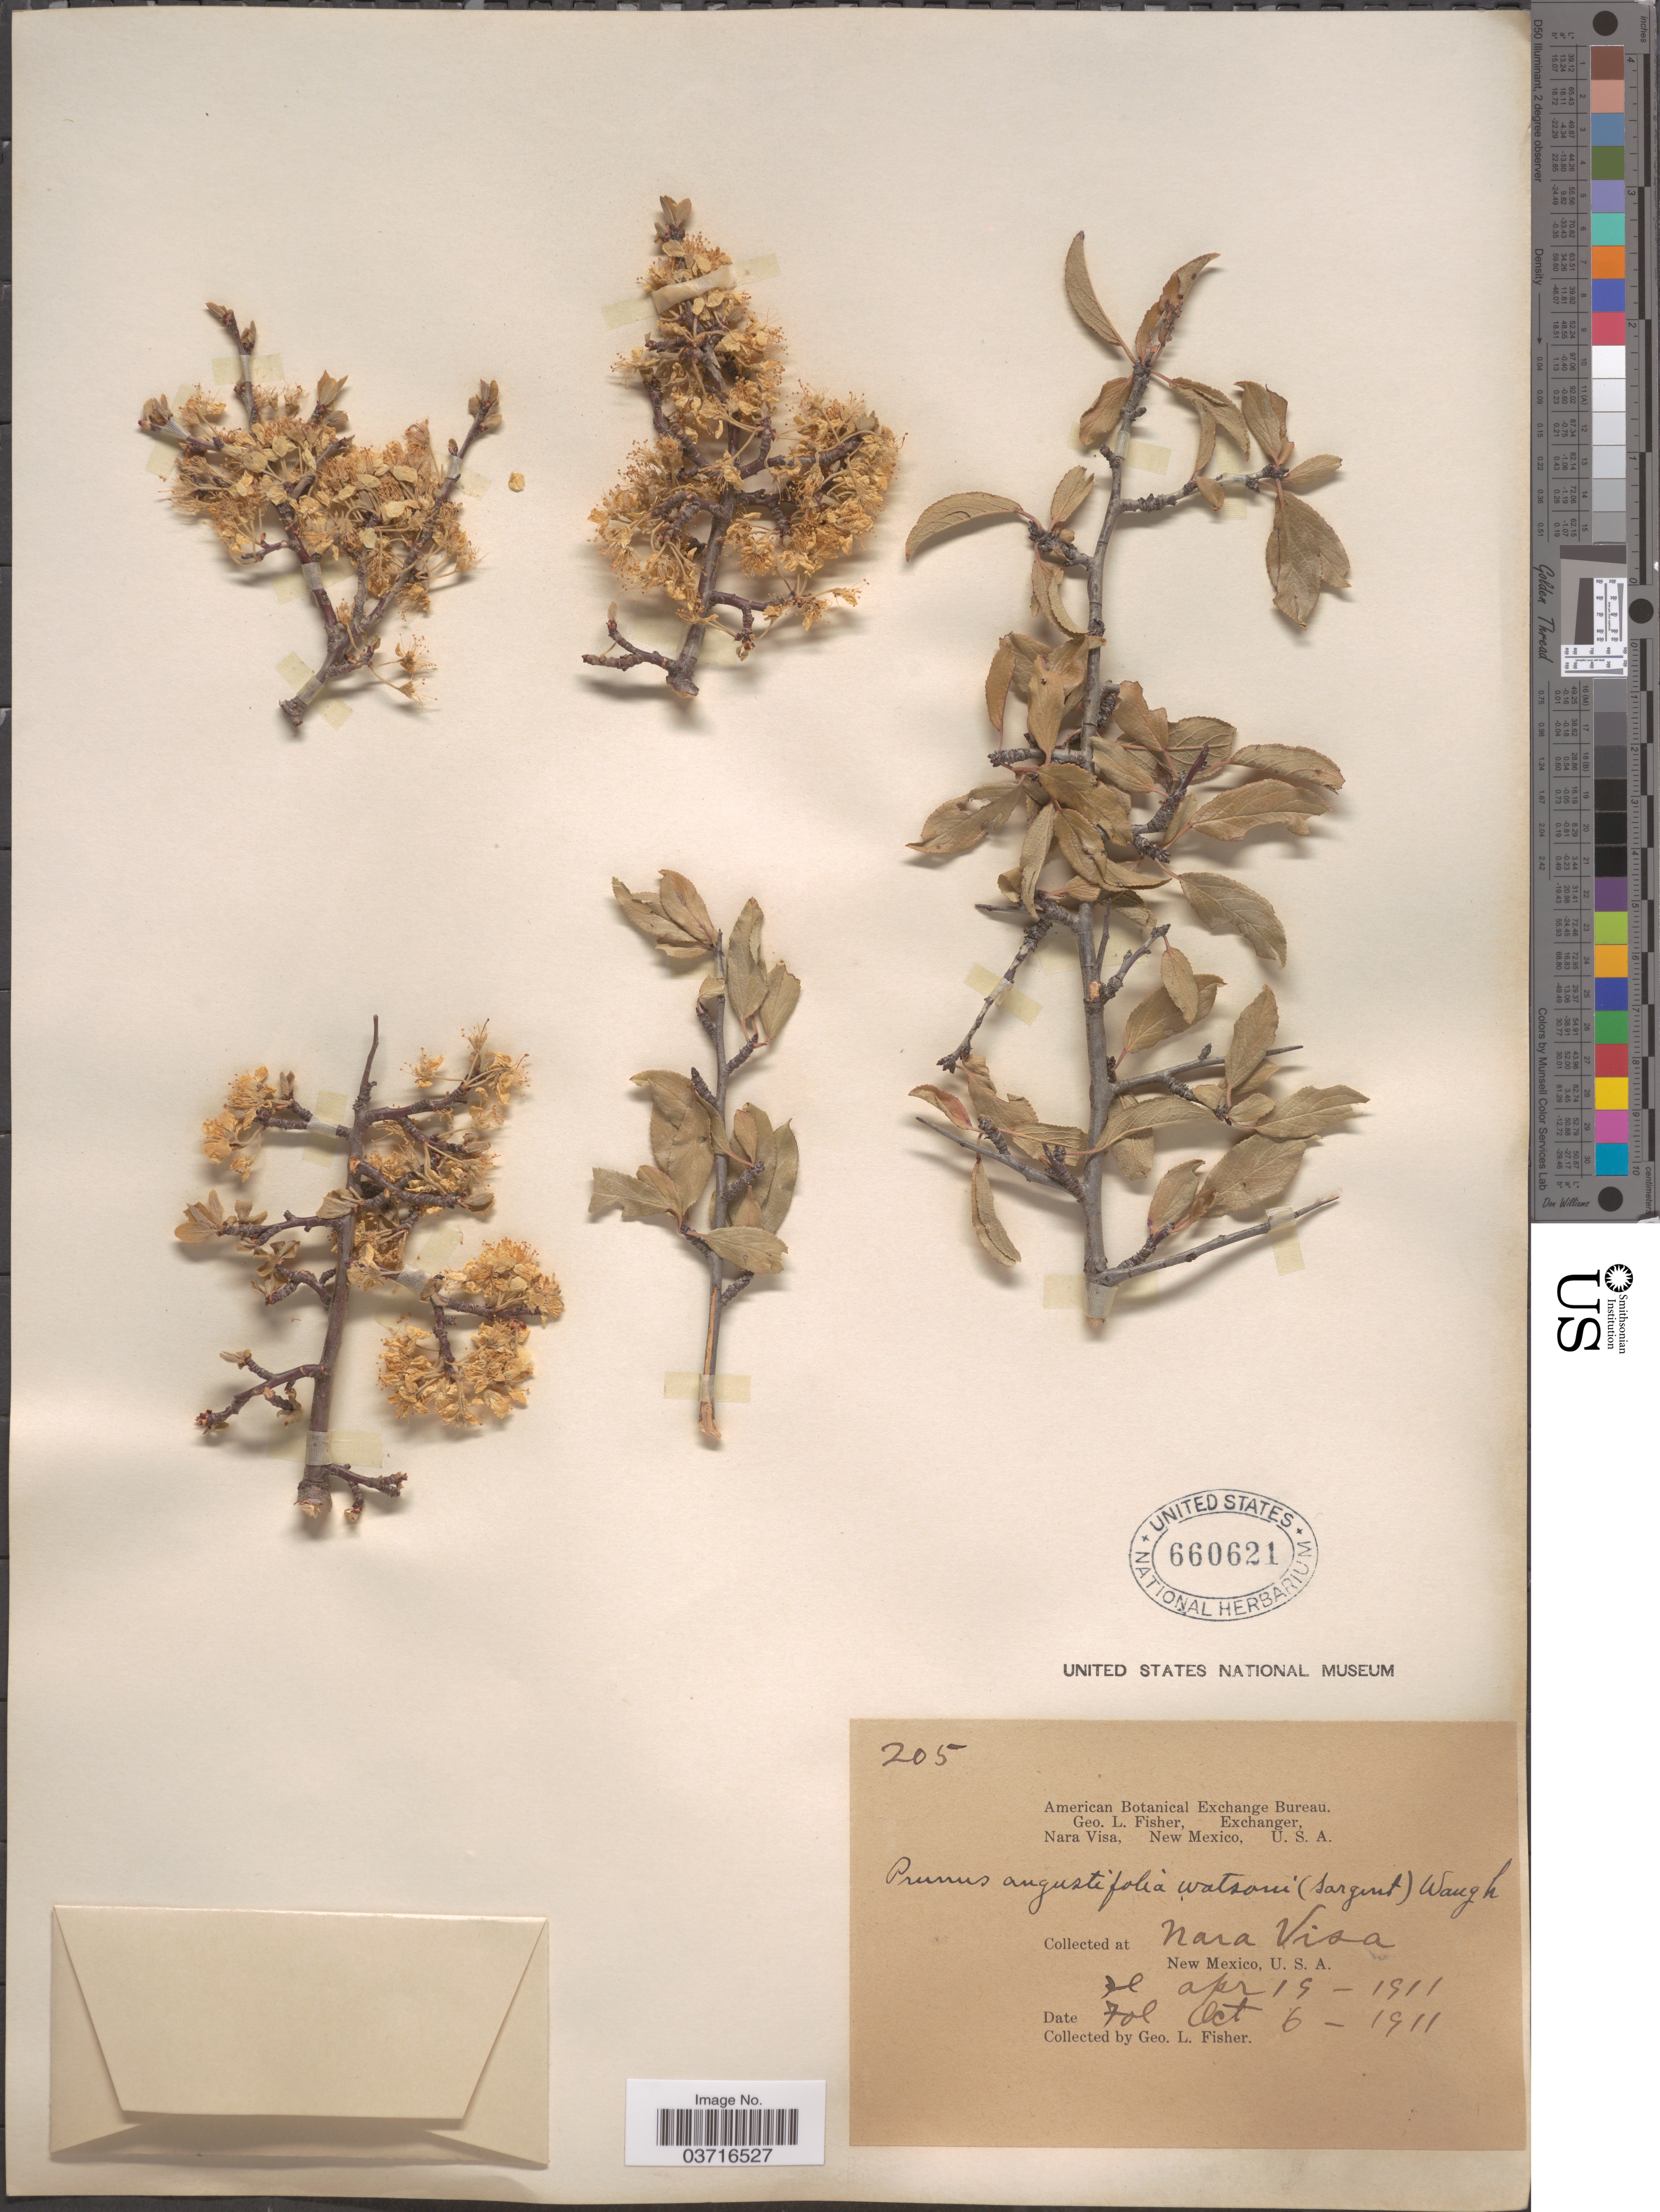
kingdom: Plantae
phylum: Tracheophyta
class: Magnoliopsida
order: Rosales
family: Rosaceae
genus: Prunus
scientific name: Prunus watsonii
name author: Sarg.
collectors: G. L. Fisher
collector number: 205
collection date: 1911-04-19/1911-10-06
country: United States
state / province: New Mexico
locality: Nara Visa.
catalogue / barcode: US 660621